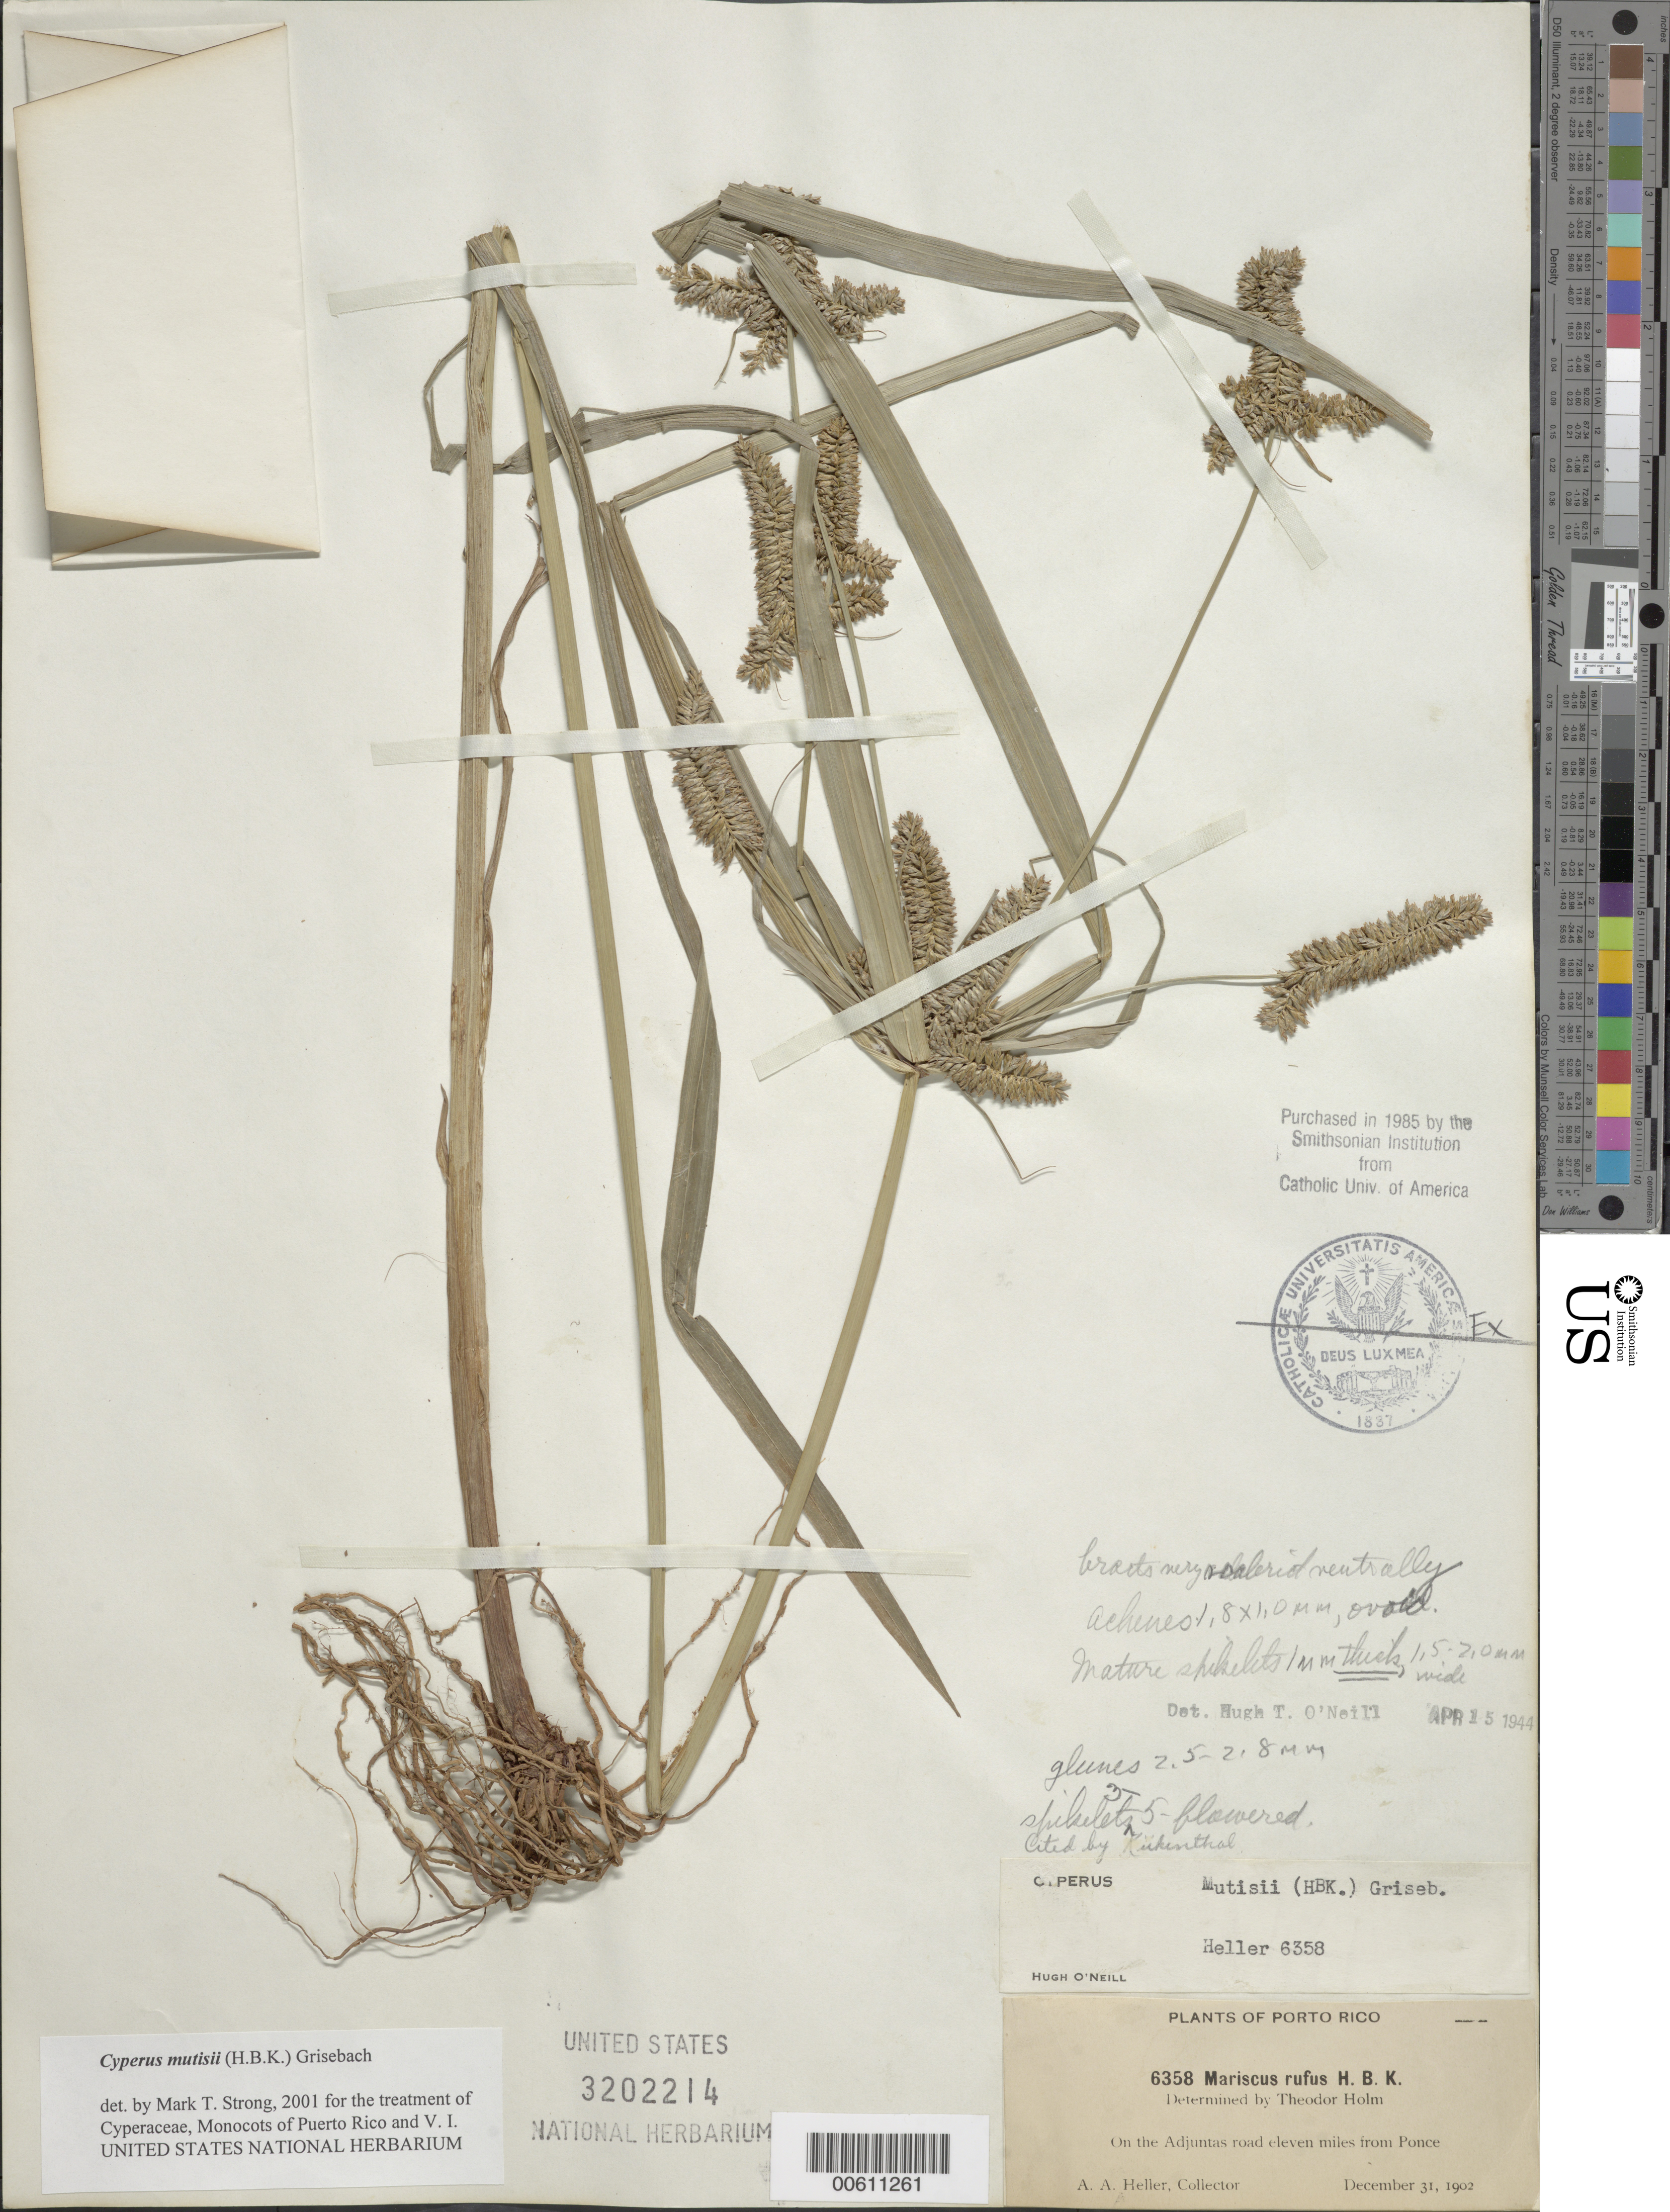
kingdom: Plantae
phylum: Tracheophyta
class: Liliopsida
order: Poales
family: Cyperaceae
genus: Cyperus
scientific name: Cyperus mutisii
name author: (Kunth) Andersson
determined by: Strong, M. T., (US), Smithsonian Institution - National Museum of Natural History (UNITED STATES)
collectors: A. A. Heller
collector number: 6358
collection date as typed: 31 Dec 1902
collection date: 1902-12-31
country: Puerto Rico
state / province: Adjuntas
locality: On the Adjuntas road 11 mi. from Ponce.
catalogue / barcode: US 3202214